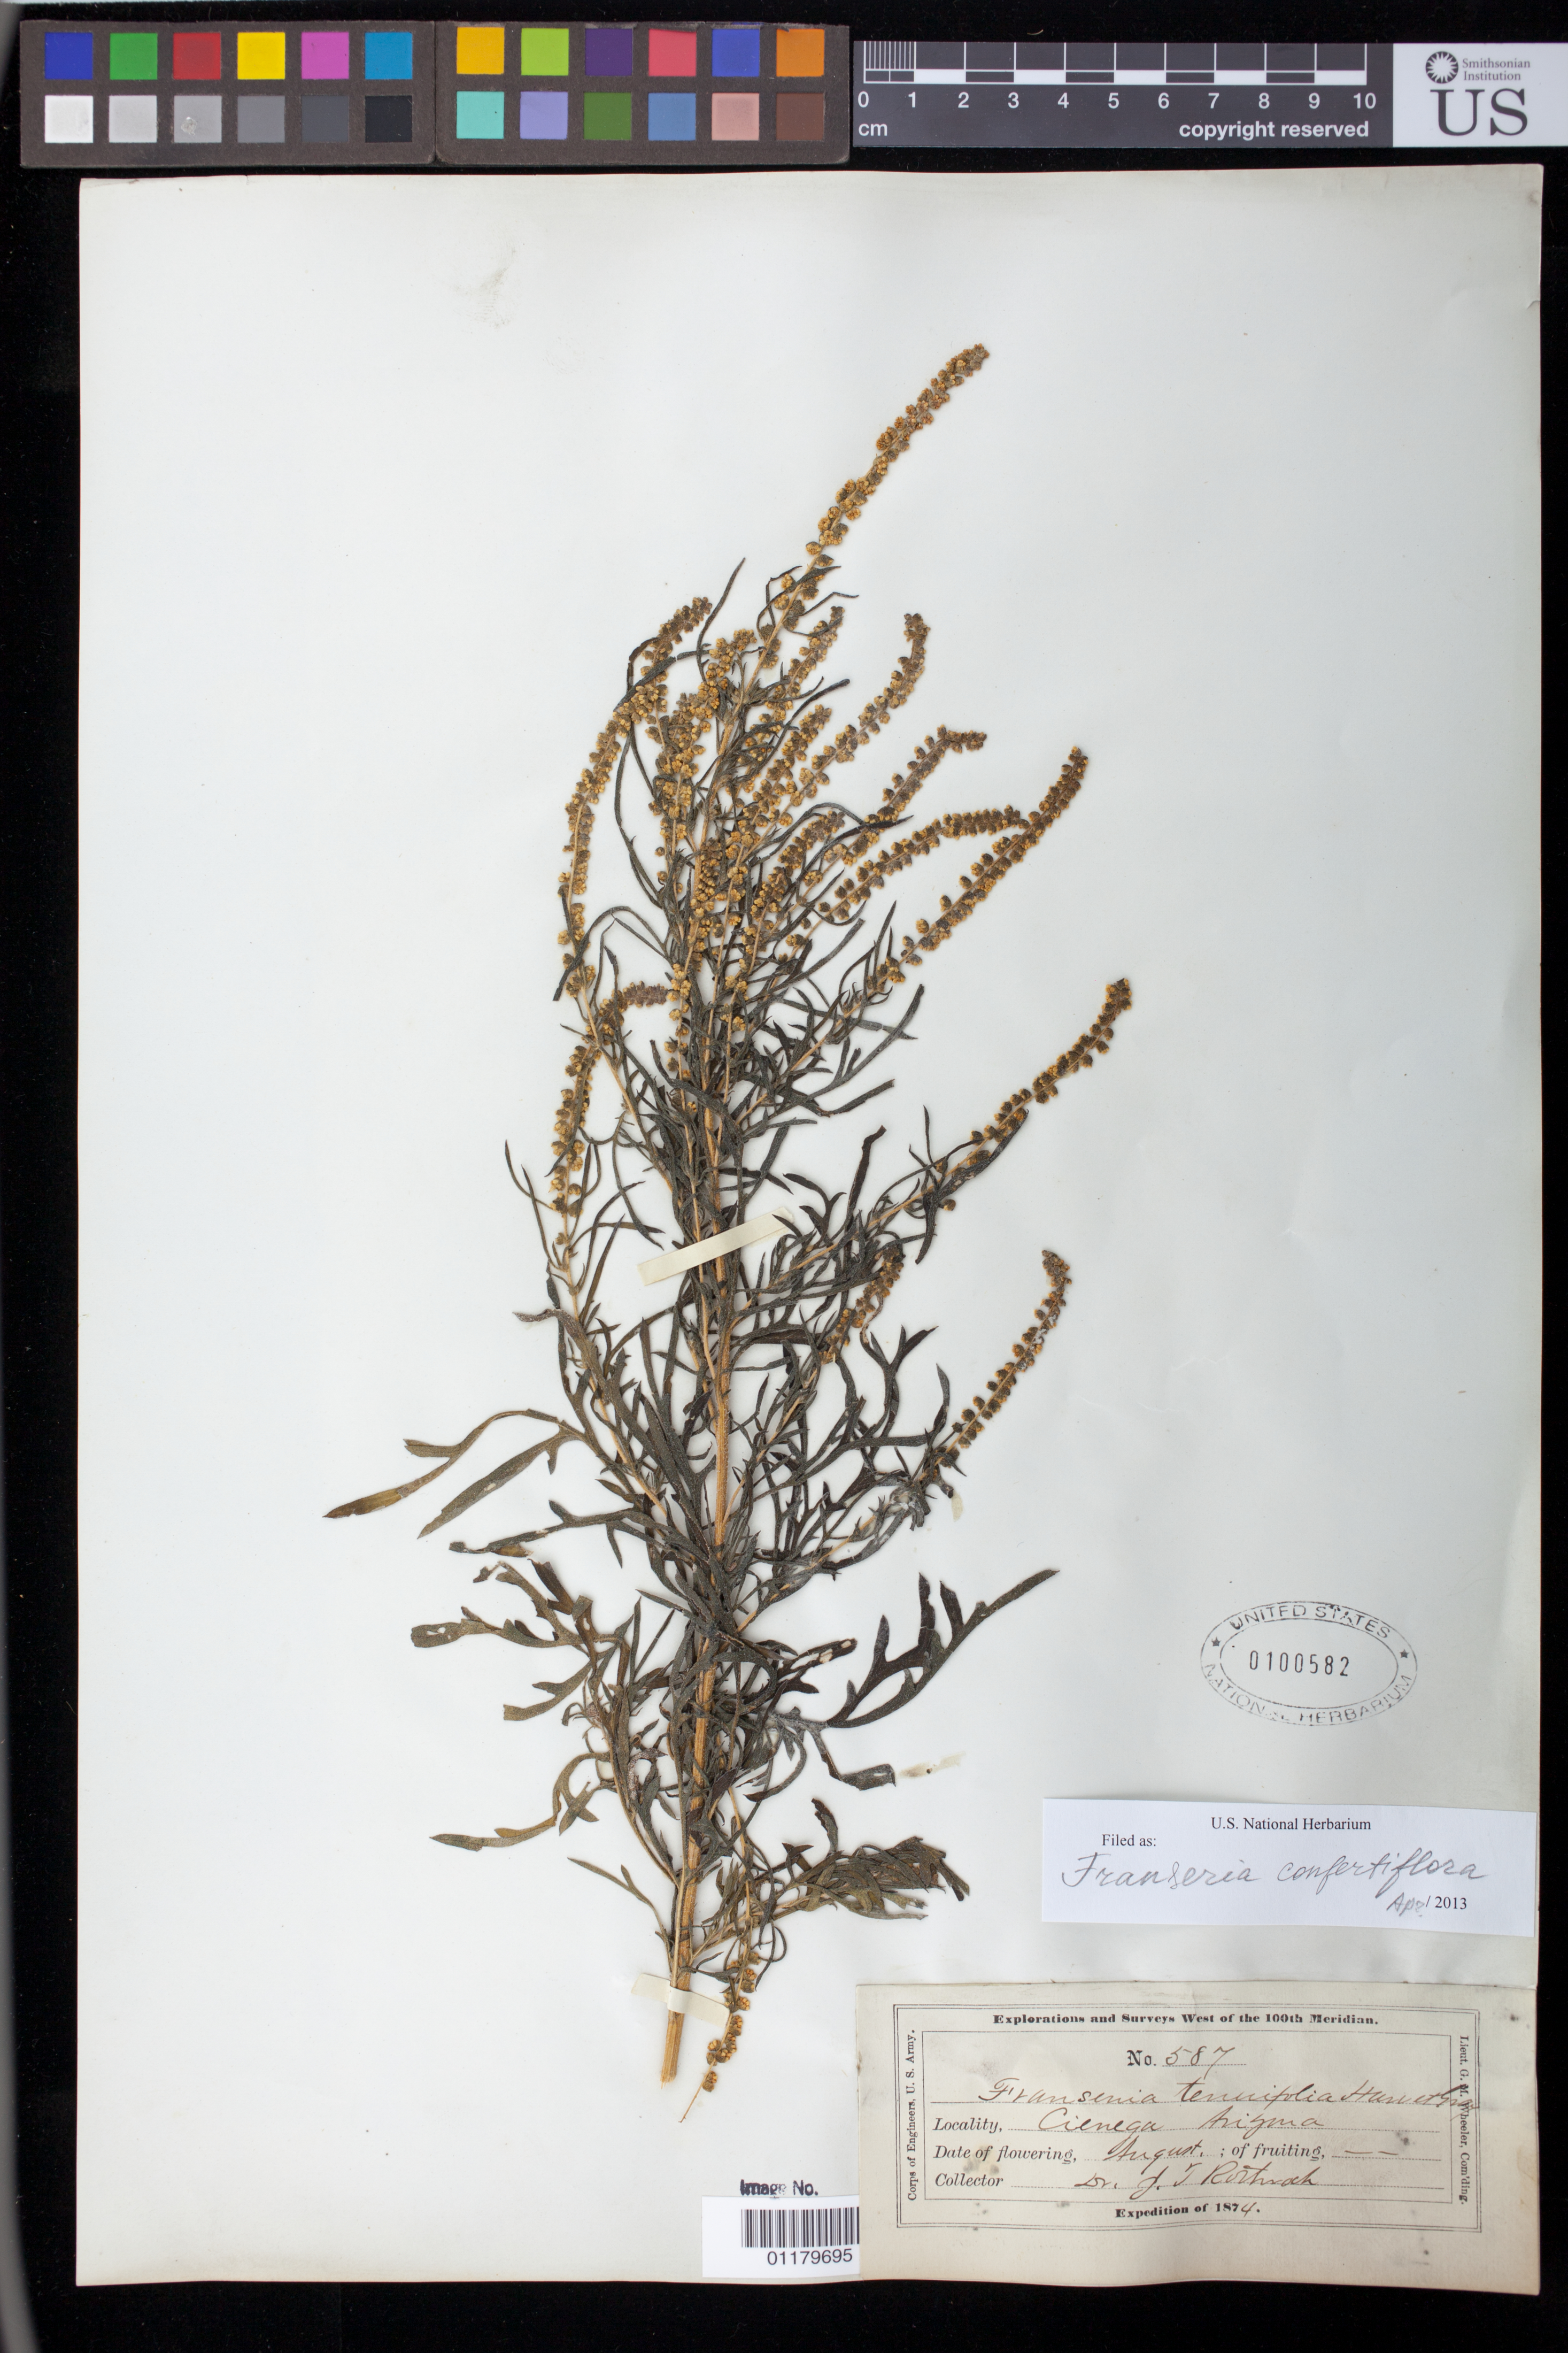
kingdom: Plantae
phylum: Tracheophyta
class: Magnoliopsida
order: Asterales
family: Asteraceae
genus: Franseria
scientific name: Franseria confertiflora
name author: (DC.) Rydb.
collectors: J. T. Rothrock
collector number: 587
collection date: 1874-08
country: United States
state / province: Arizona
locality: Cienega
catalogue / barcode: US 100582